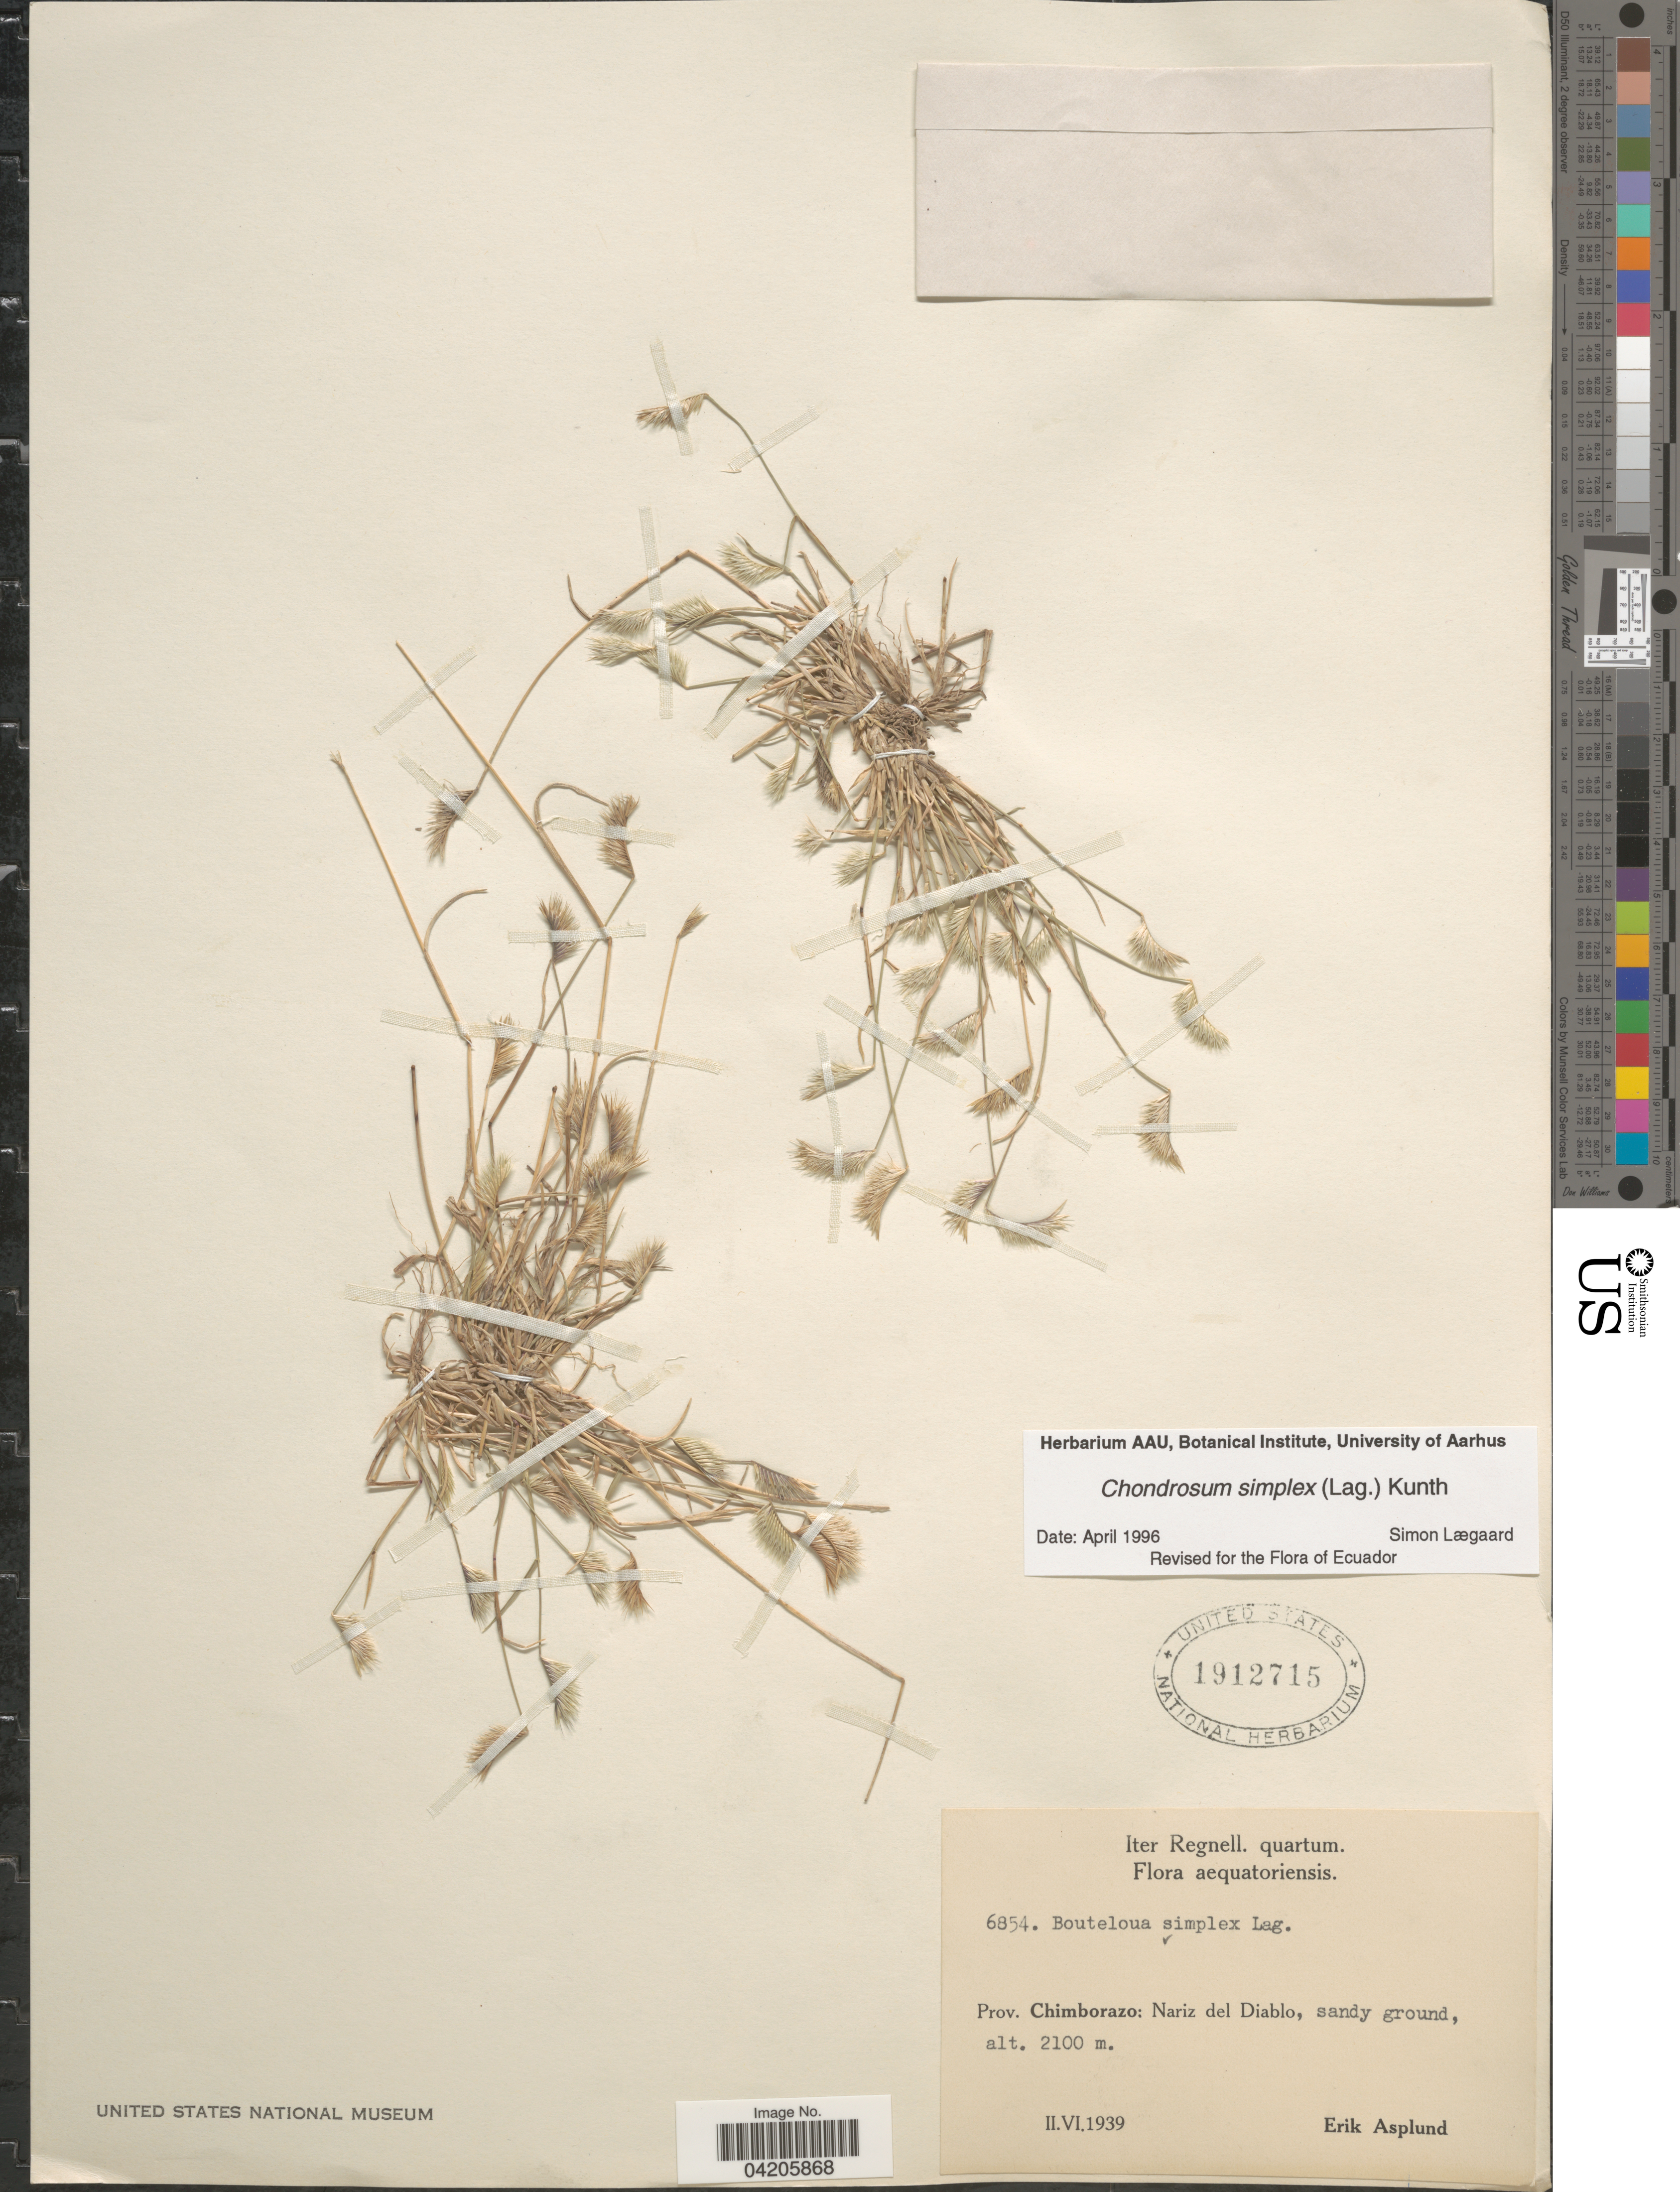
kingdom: Plantae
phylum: Tracheophyta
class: Liliopsida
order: Poales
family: Poaceae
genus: Bouteloua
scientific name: Bouteloua simplex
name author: Lag.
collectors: E. Asplund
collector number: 6854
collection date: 1939-02/1939-06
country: Ecuador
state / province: Chimborazo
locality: Iter Regnell. quartum. Nariz del Diablo.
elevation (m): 2100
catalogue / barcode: US 1912715